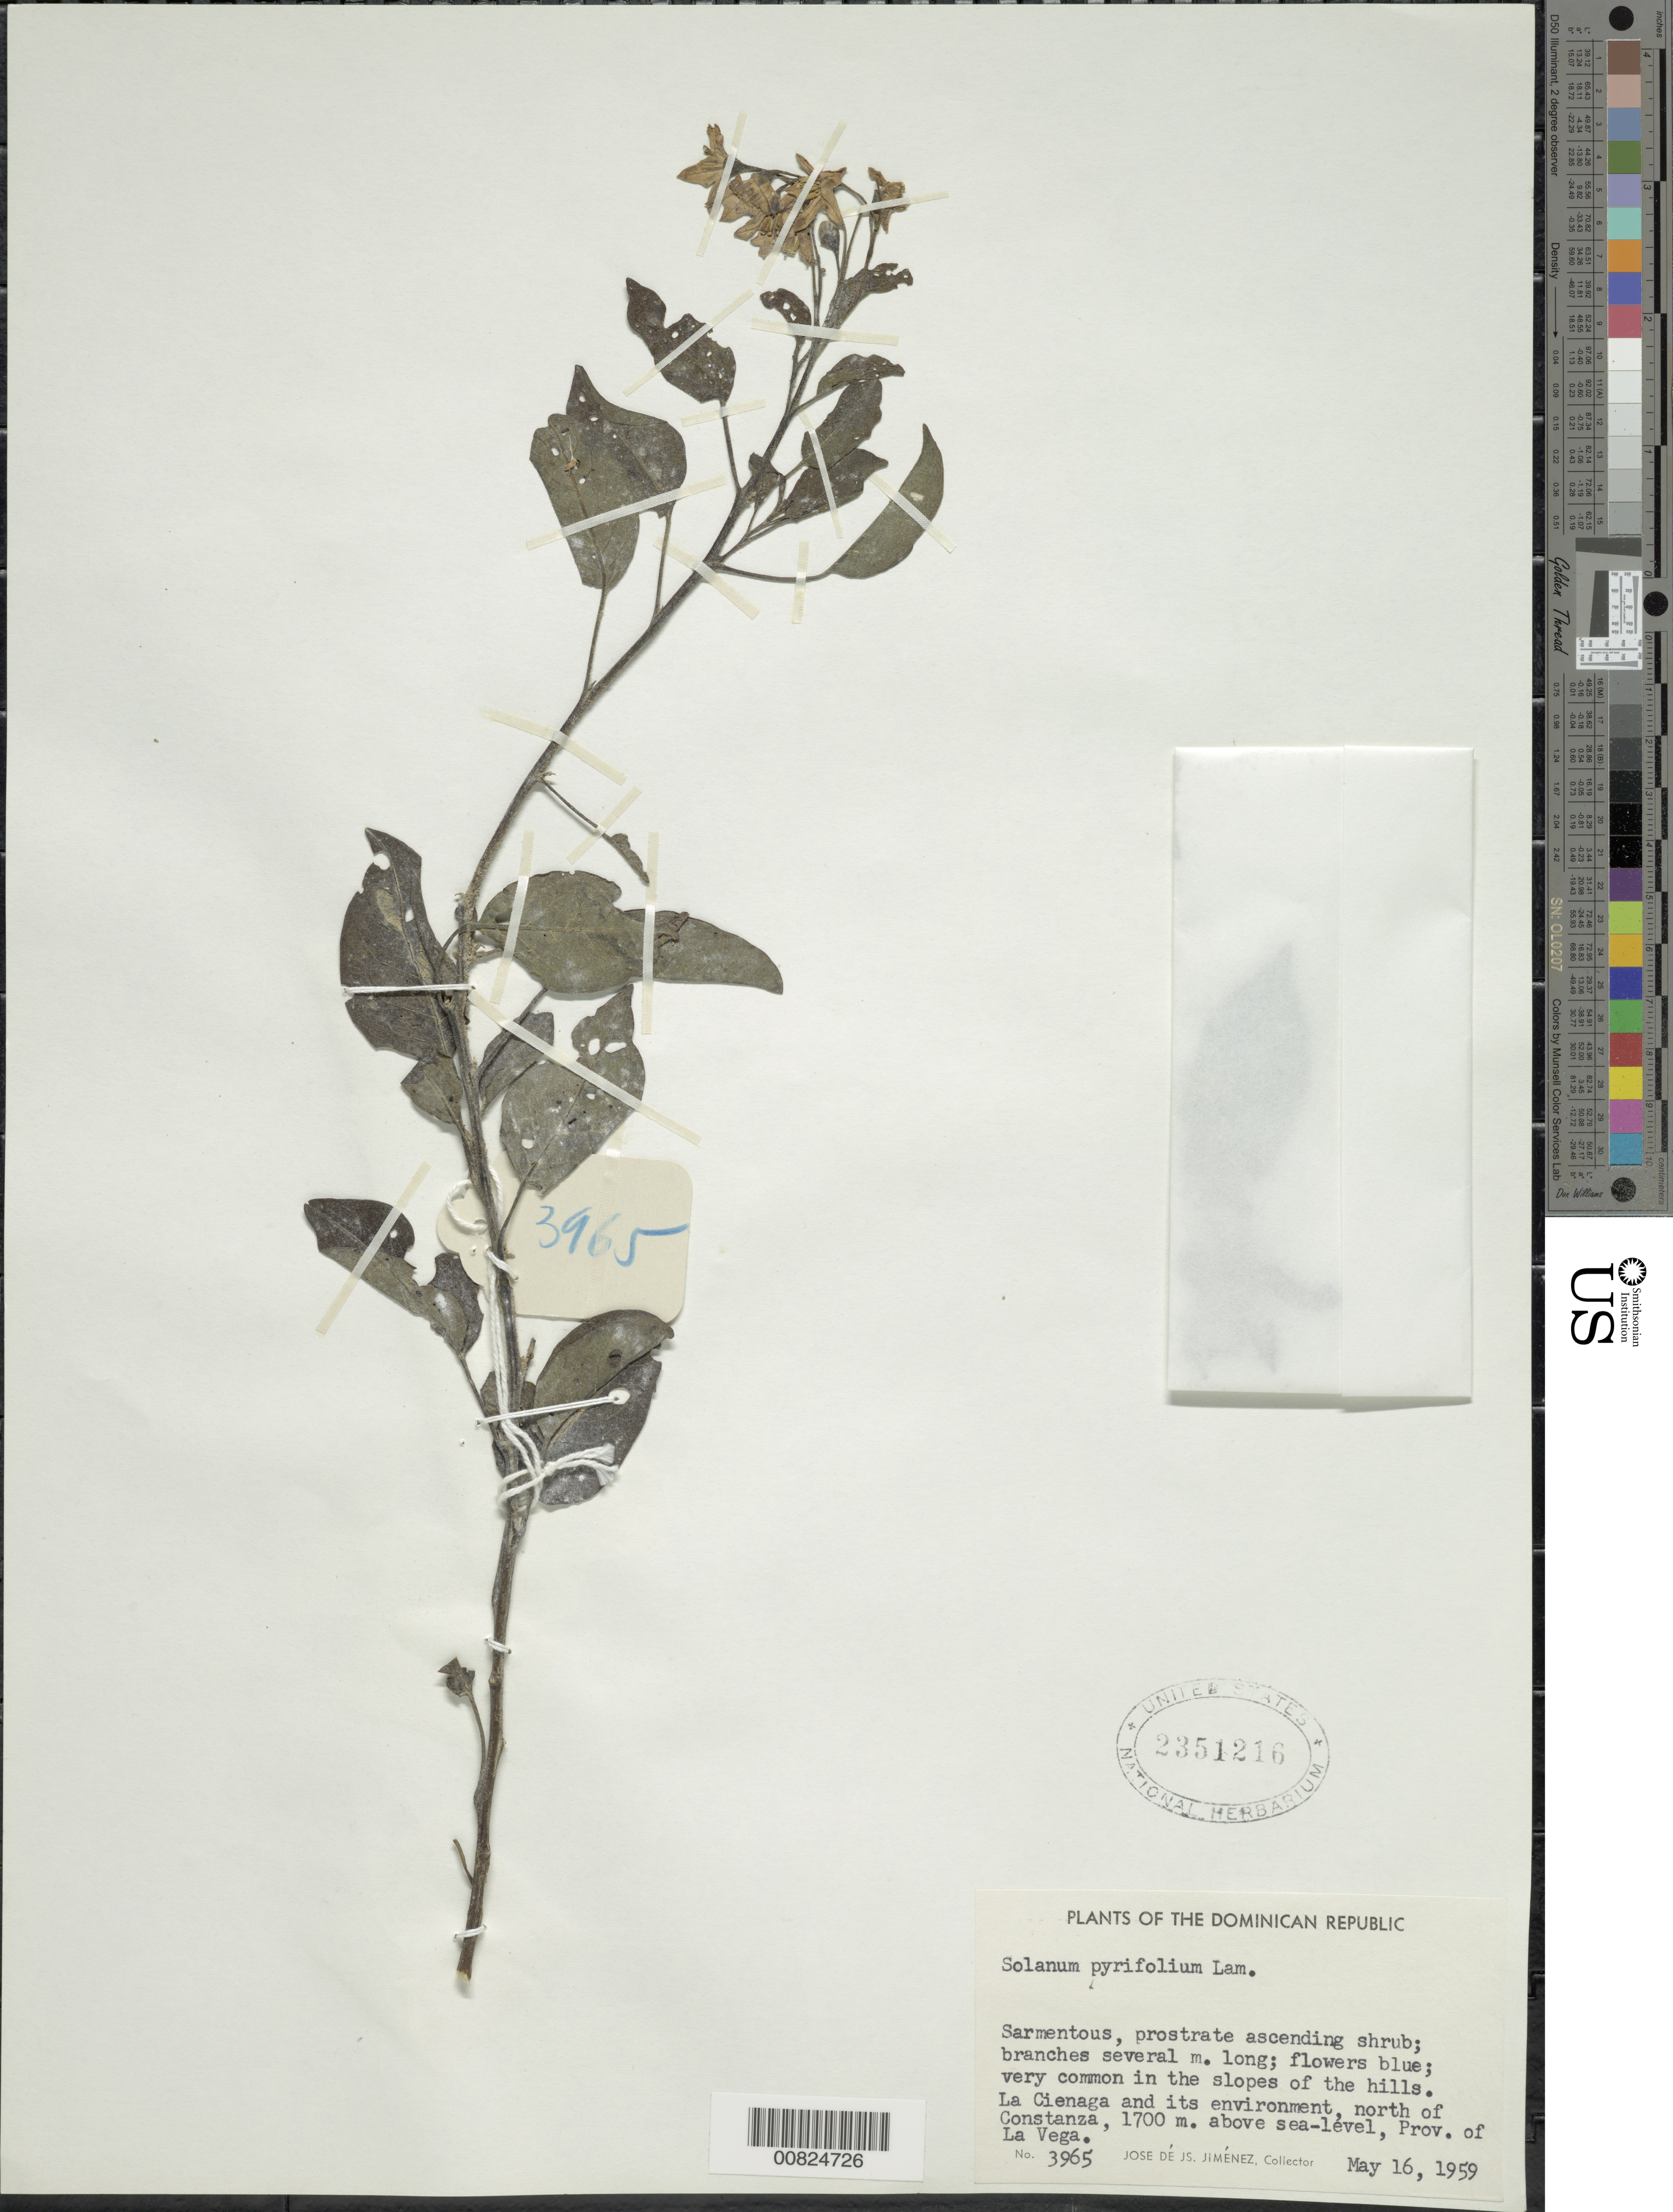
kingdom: Plantae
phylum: Tracheophyta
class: Magnoliopsida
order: Solanales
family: Solanaceae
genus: Solanum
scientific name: Solanum pyrifolium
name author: Lam.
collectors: J. J. Jiménez Almonte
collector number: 3965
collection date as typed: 16 May 1959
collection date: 1959-05-16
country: Dominican Republic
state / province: La Vega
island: Hispaniola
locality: La Ciénaga and its environment, N of Constanza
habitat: In the slopes of the hills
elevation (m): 1700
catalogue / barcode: US 2351216